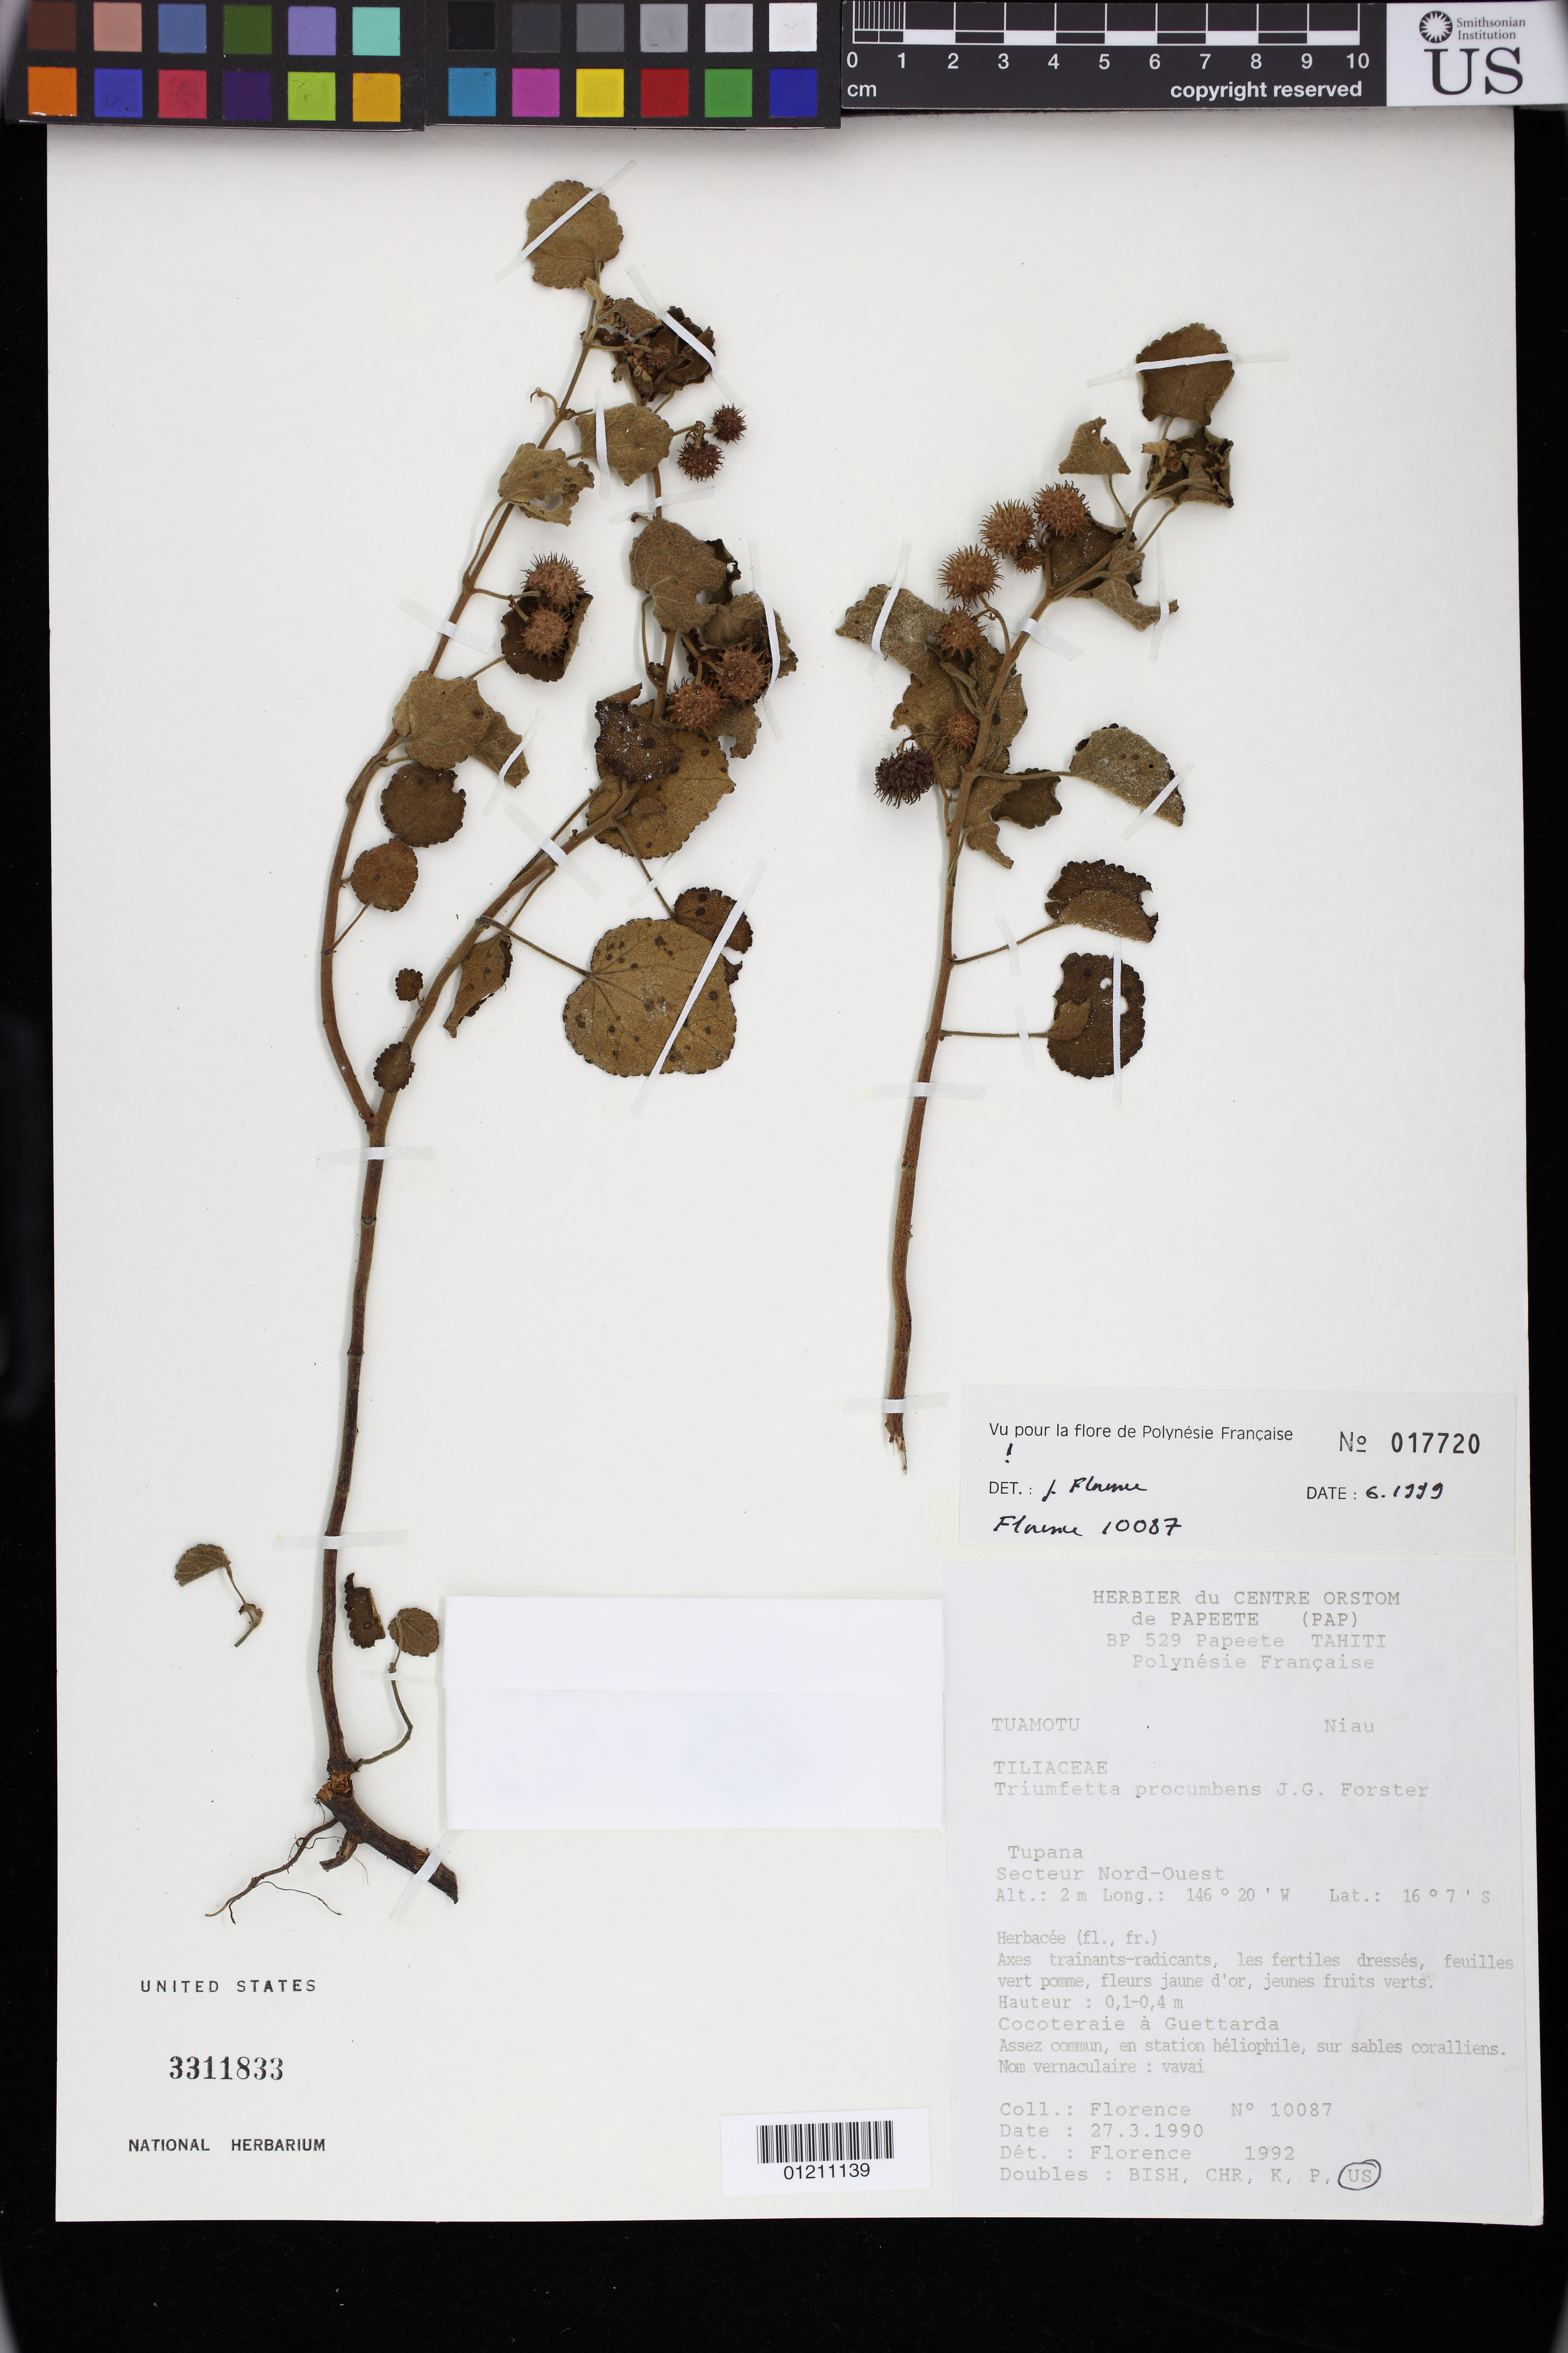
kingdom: Plantae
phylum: Tracheophyta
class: Magnoliopsida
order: Malvales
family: Malvaceae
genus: Triumfetta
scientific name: Triumfetta procumbens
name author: G. Forst.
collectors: J. Florence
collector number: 10087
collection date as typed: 27 Mar 1990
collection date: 1990-03-27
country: French Polynesia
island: Niau Atoll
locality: Tuamotu: Niau, Tupana, Secteur Nord-Ouest.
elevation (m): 2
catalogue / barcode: US 3311833